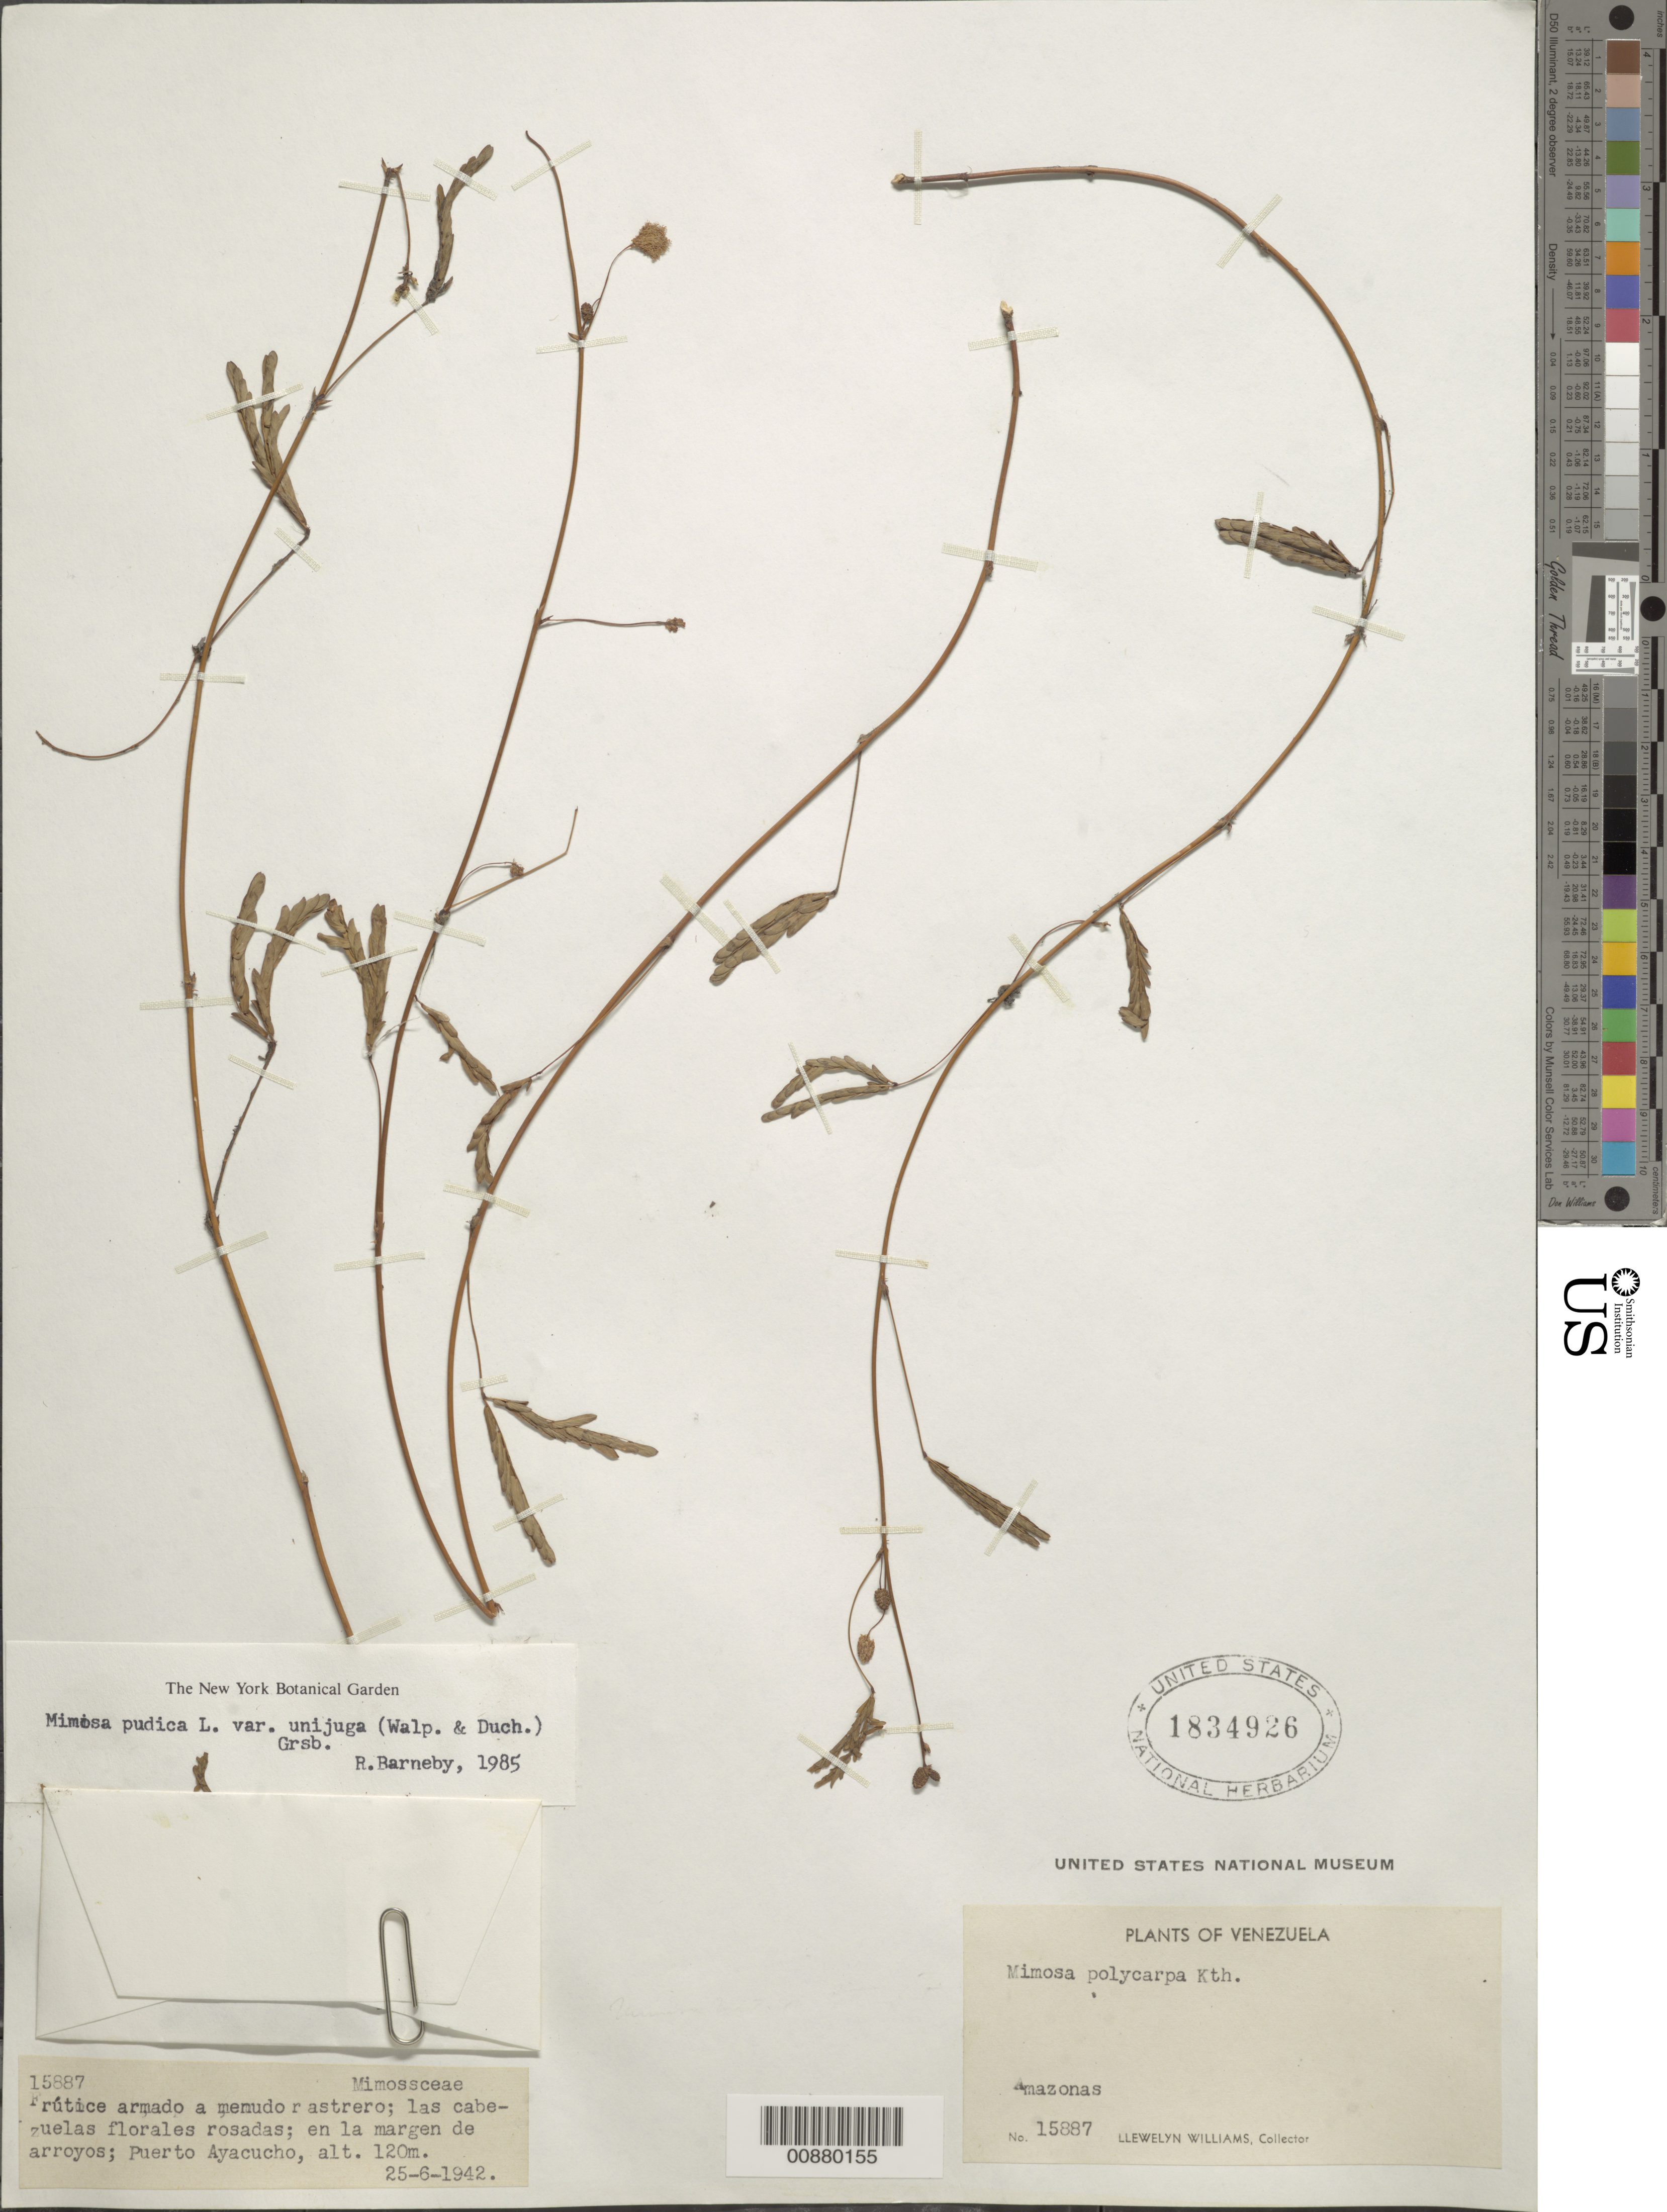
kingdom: Plantae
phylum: Tracheophyta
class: Magnoliopsida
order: Fabales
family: Fabaceae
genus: Mimosa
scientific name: Mimosa pudica var. unijuga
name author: (Walp. & Duchass.) Griseb.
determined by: Barneby, Rupert C., (NY)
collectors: Ll. Williams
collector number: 15887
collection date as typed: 25-Jun-42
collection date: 1942-06-25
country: Venezuela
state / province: Amazonas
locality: Puerto Ayacucho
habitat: Margen de arroyos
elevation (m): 120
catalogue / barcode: US 1834926